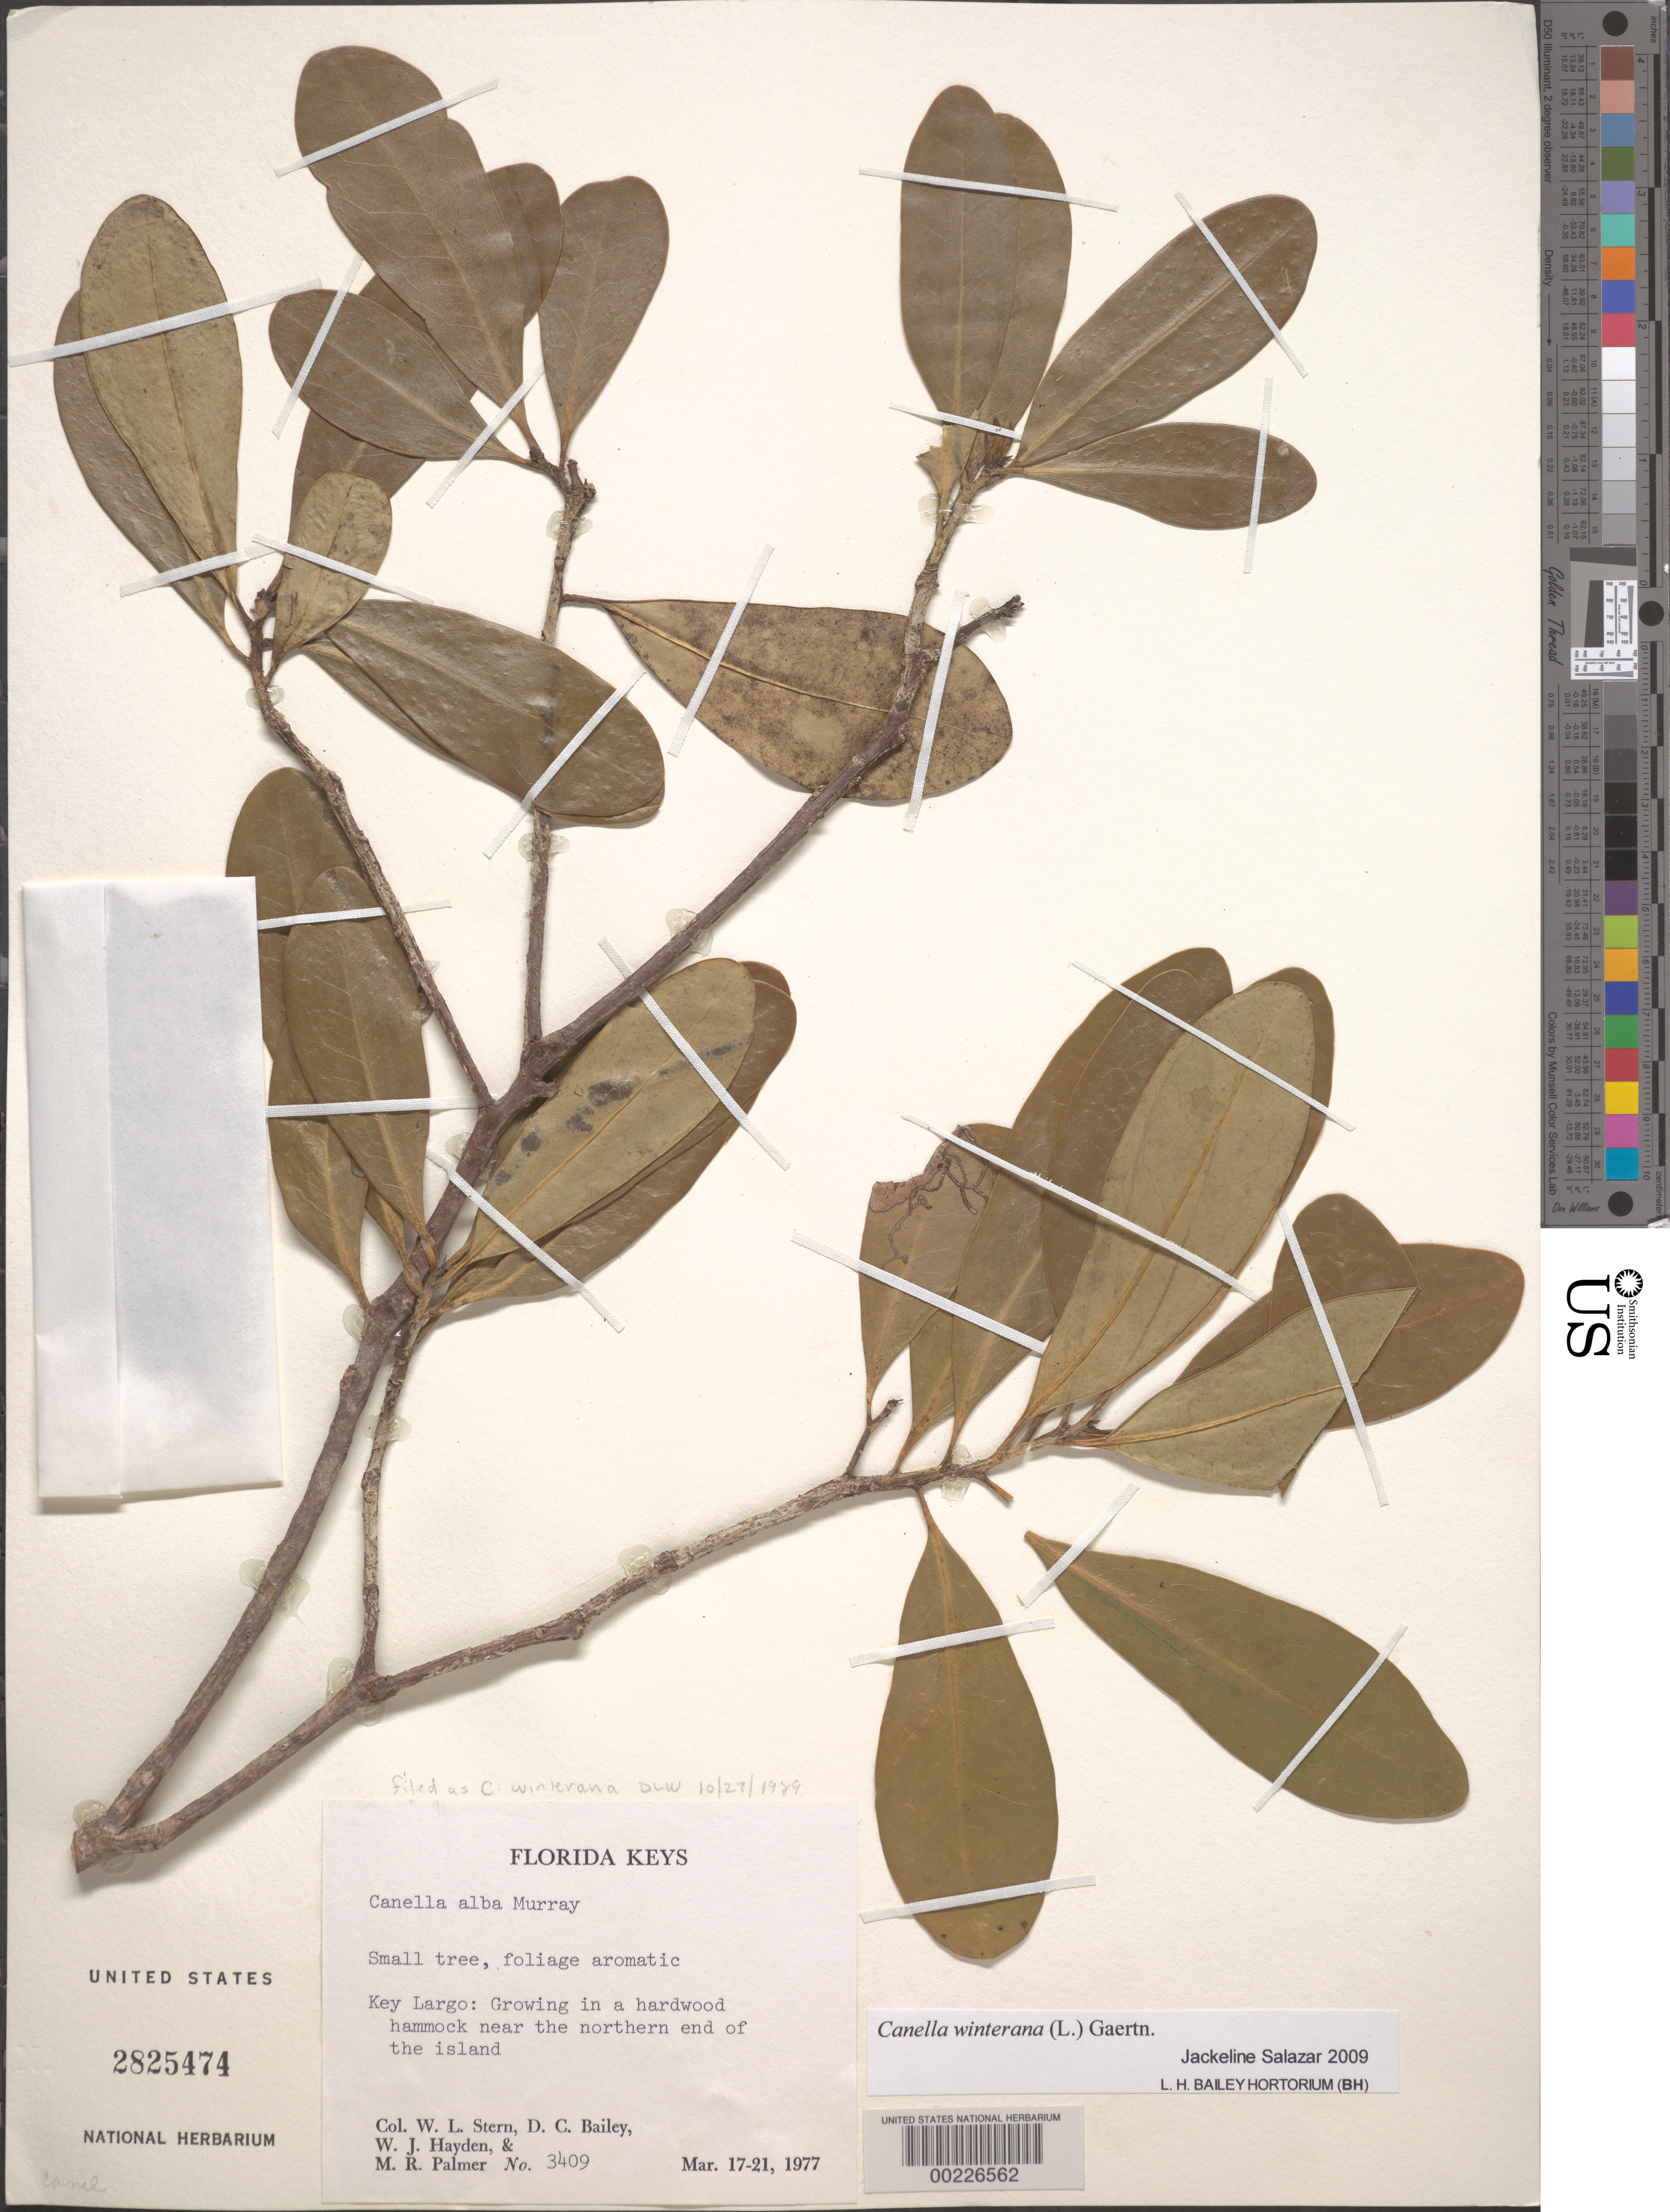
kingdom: Plantae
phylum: Tracheophyta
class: Magnoliopsida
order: Canellales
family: Canellaceae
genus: Canella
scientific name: Canella winterana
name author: (L.) Gaertn.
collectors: W. L. Stern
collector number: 3409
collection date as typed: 17 Mar 1977 to 21 Mar 1977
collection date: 1977-03-17/1977-03-21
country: United States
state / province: Florida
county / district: Monroe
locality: Key largo: in hardwood hammock near the northern end of the island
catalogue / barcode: US 2825474